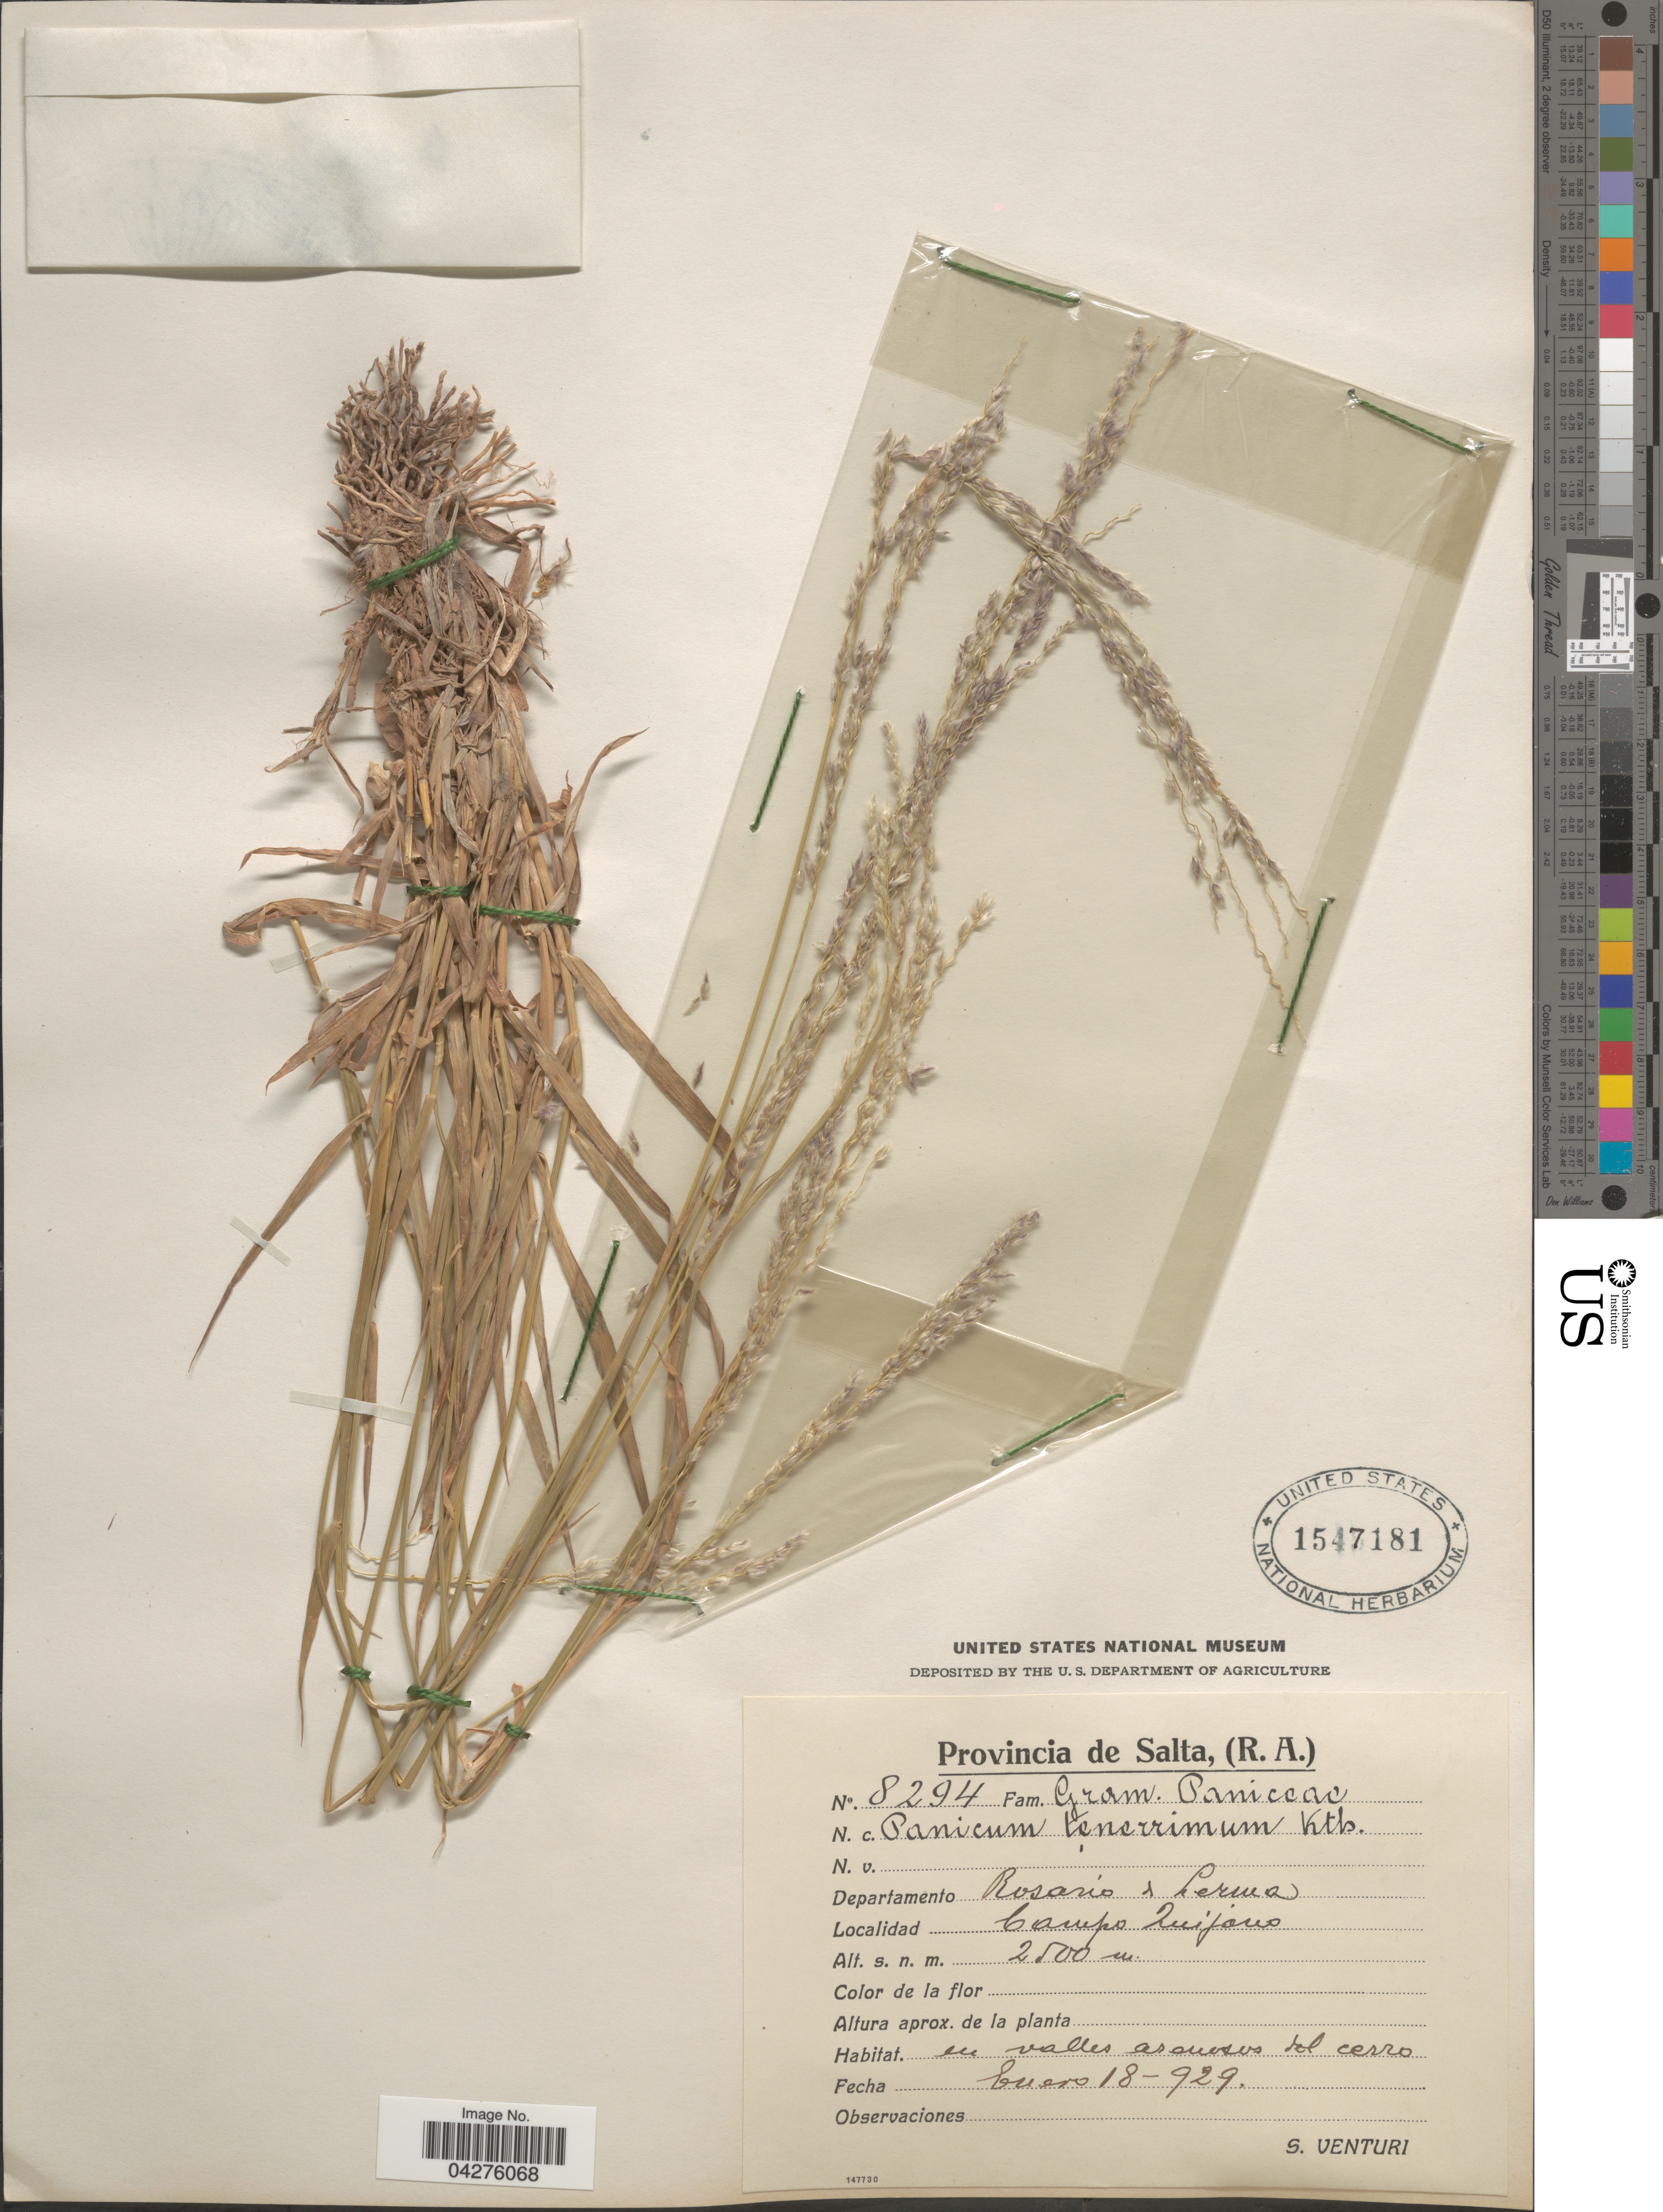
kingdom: Plantae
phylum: Tracheophyta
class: Liliopsida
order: Poales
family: Poaceae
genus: Digitaria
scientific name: Digitaria californica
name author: (Benth.) Henr.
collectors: S. Venturi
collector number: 8294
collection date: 1929-01-18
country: Argentina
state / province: Salta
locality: Departamento Rosario de Lerma. Campo Quijano.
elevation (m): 2500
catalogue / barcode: US 1547181